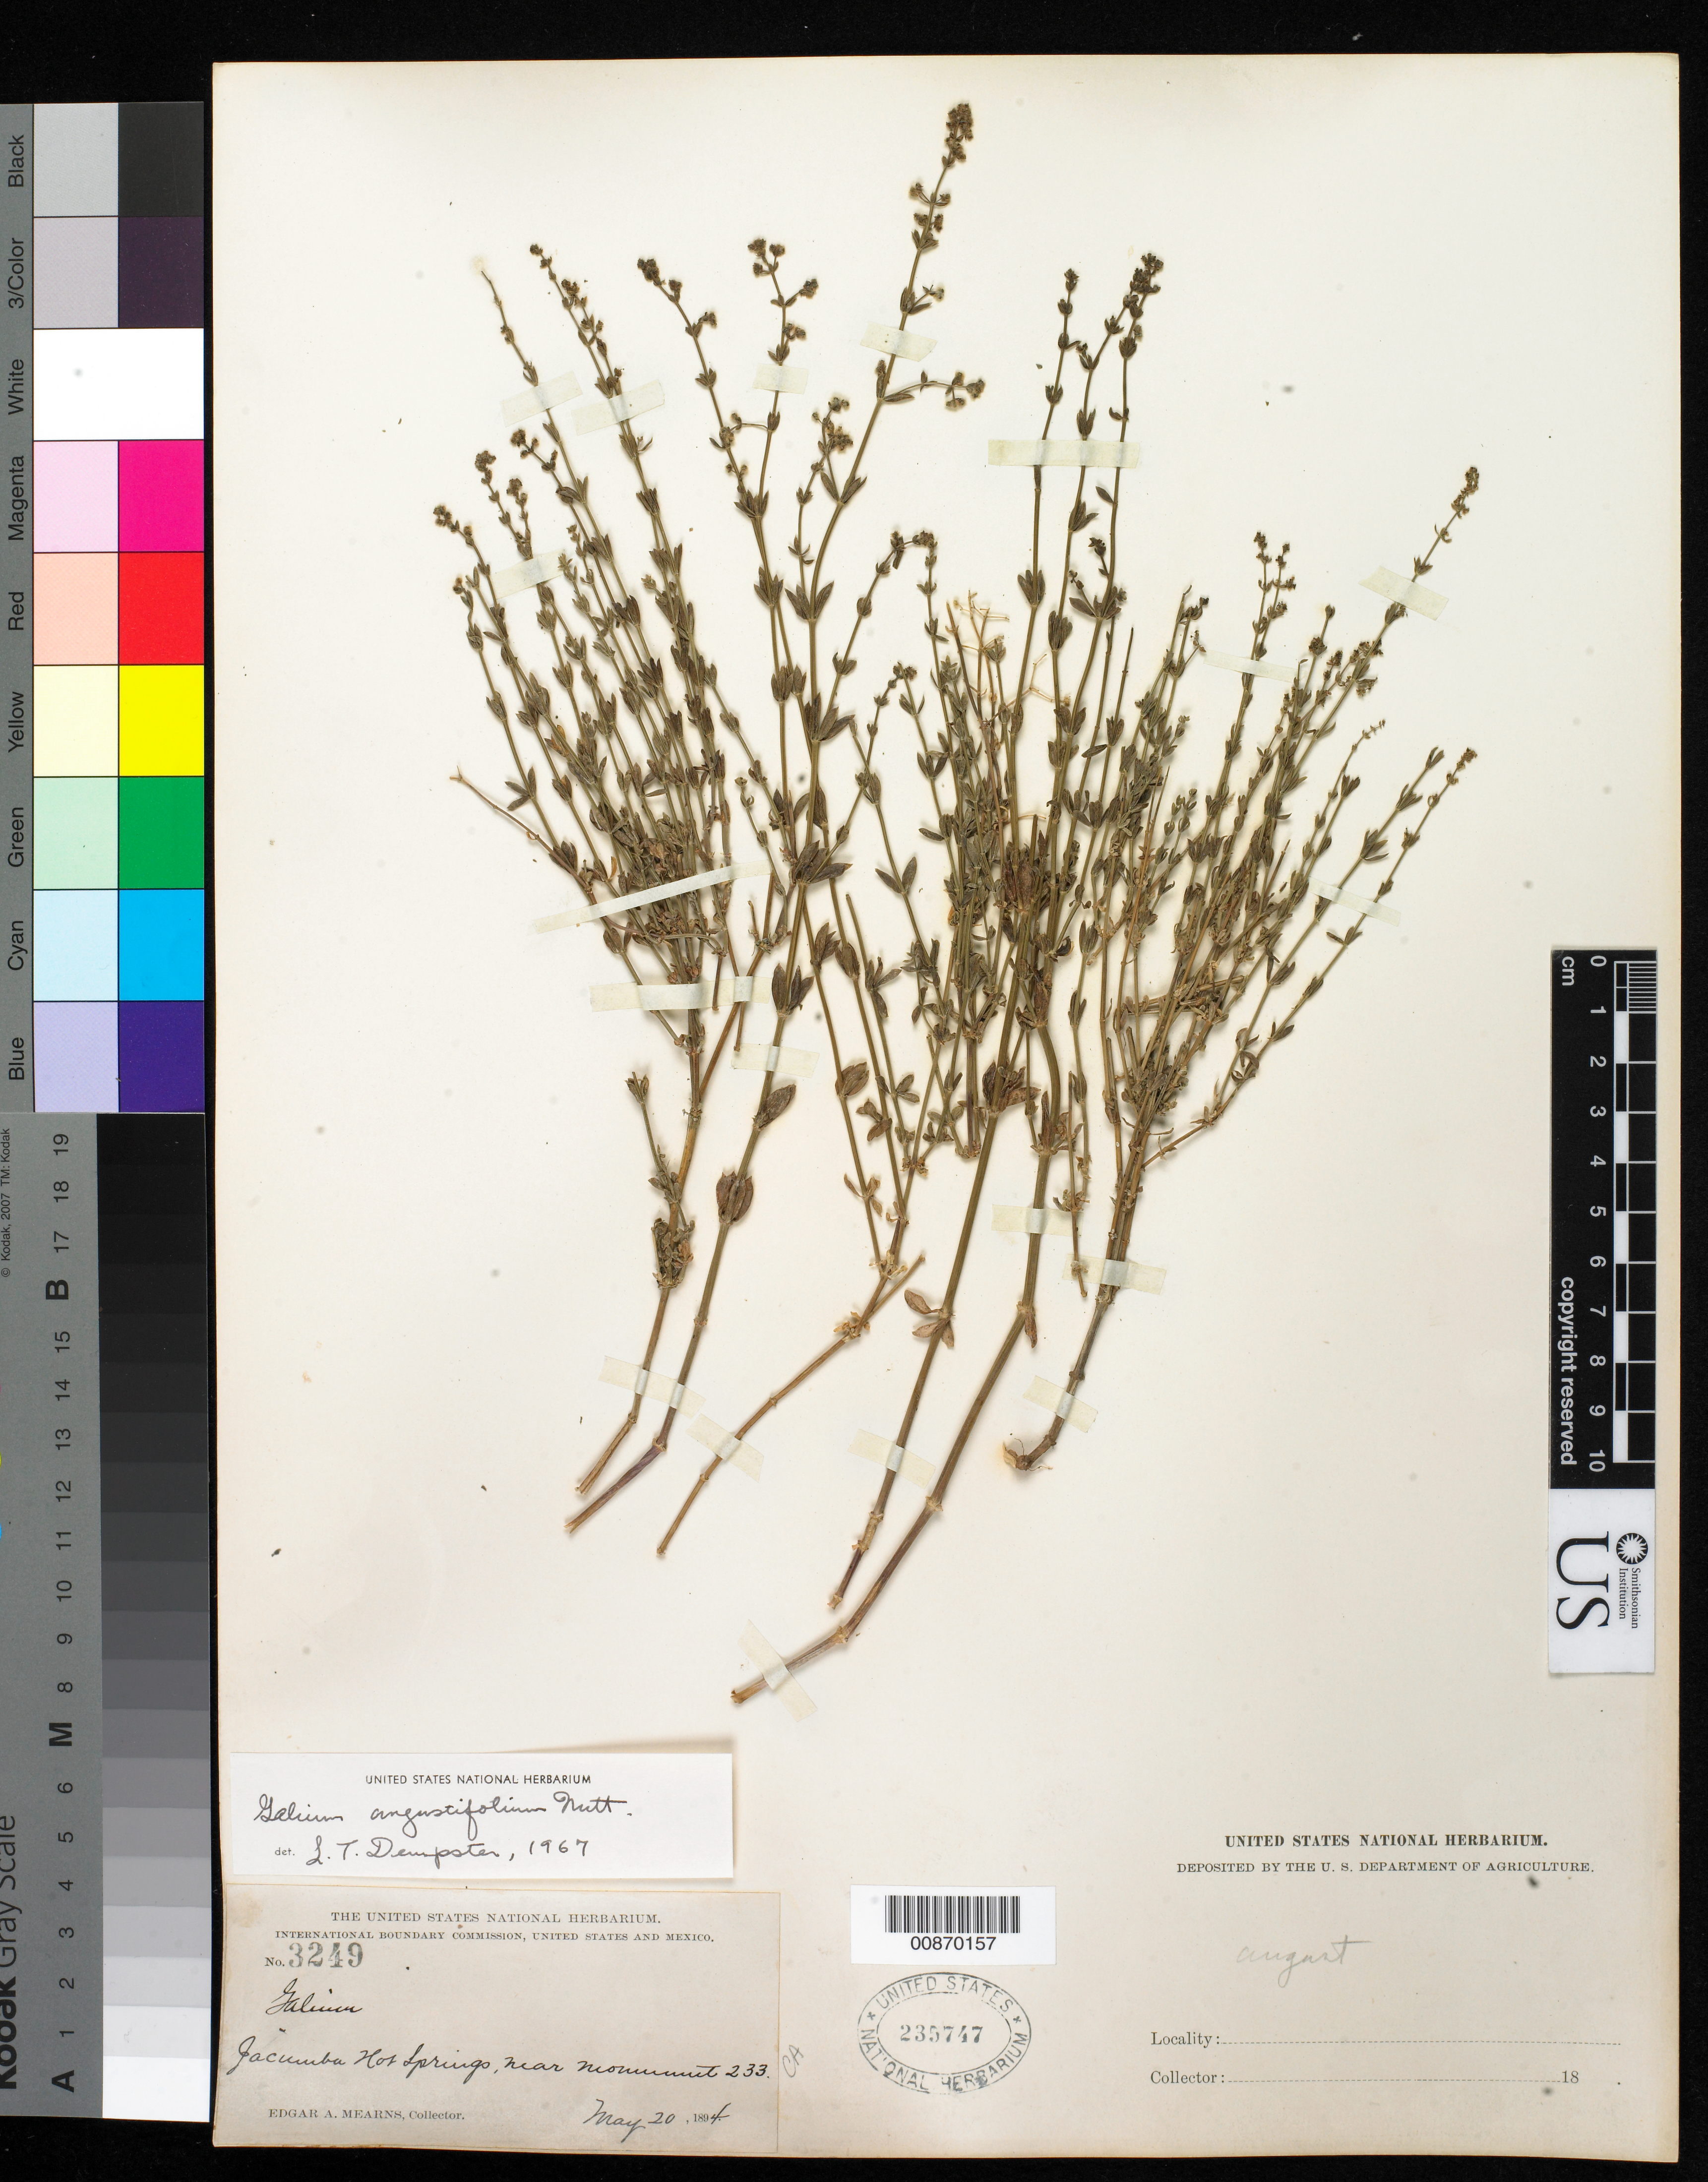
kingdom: Plantae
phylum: Tracheophyta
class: Magnoliopsida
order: Gentianales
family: Rubiaceae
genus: Galium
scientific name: Galium angustifolium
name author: Nutt.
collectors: E. A. Mearns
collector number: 3249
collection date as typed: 20 May 1894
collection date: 1894-05-20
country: United States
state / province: California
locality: Jacumba Hot Springs, near monument 233.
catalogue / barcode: US 235747